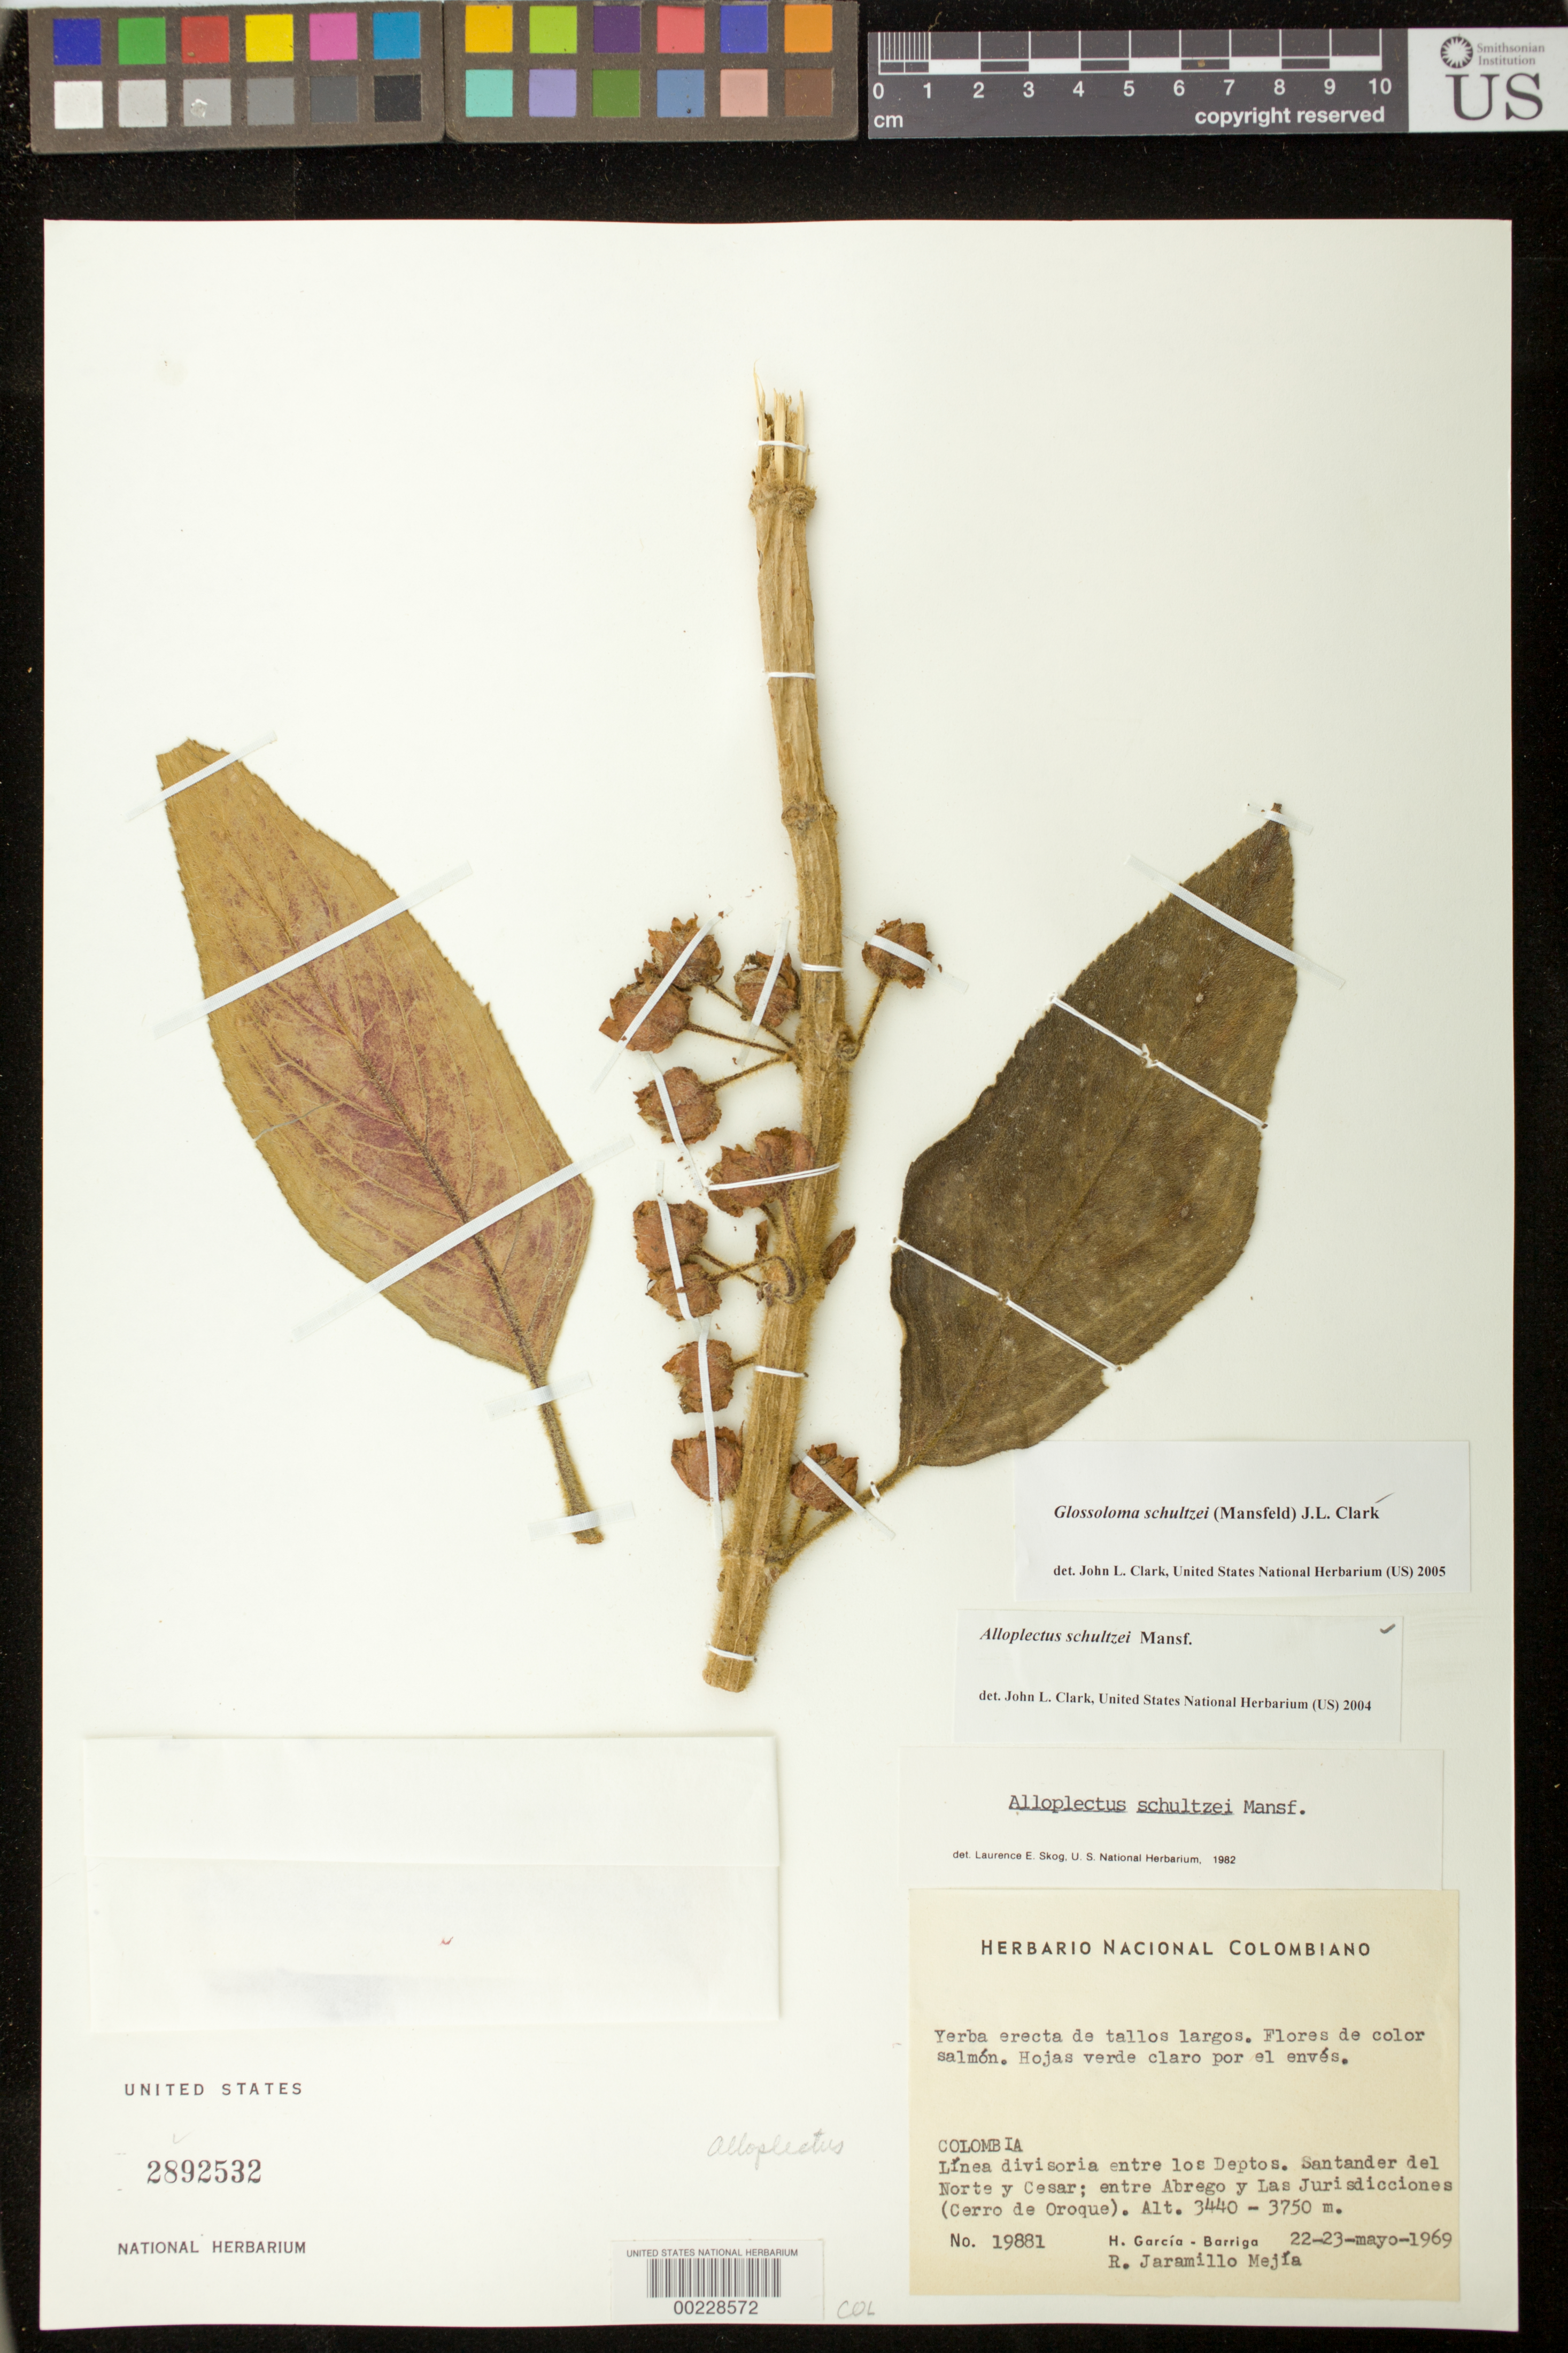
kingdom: Plantae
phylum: Tracheophyta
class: Magnoliopsida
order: Lamiales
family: Gesneriaceae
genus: Glossoloma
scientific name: Glossoloma schultzei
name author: (Mansf.) J.L. Clark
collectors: H. García Barriga & R. Jaramillo M.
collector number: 19881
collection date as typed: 22-23 May 1969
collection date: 1969-05-22/1969-05-23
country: Colombia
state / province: Cesár / Santander de Norte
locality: Dividing line between depts Santander del Norte and Cesar, between Abrego and las jurisdicciones (Cerro de Oroque)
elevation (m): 3440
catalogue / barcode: US 2892532